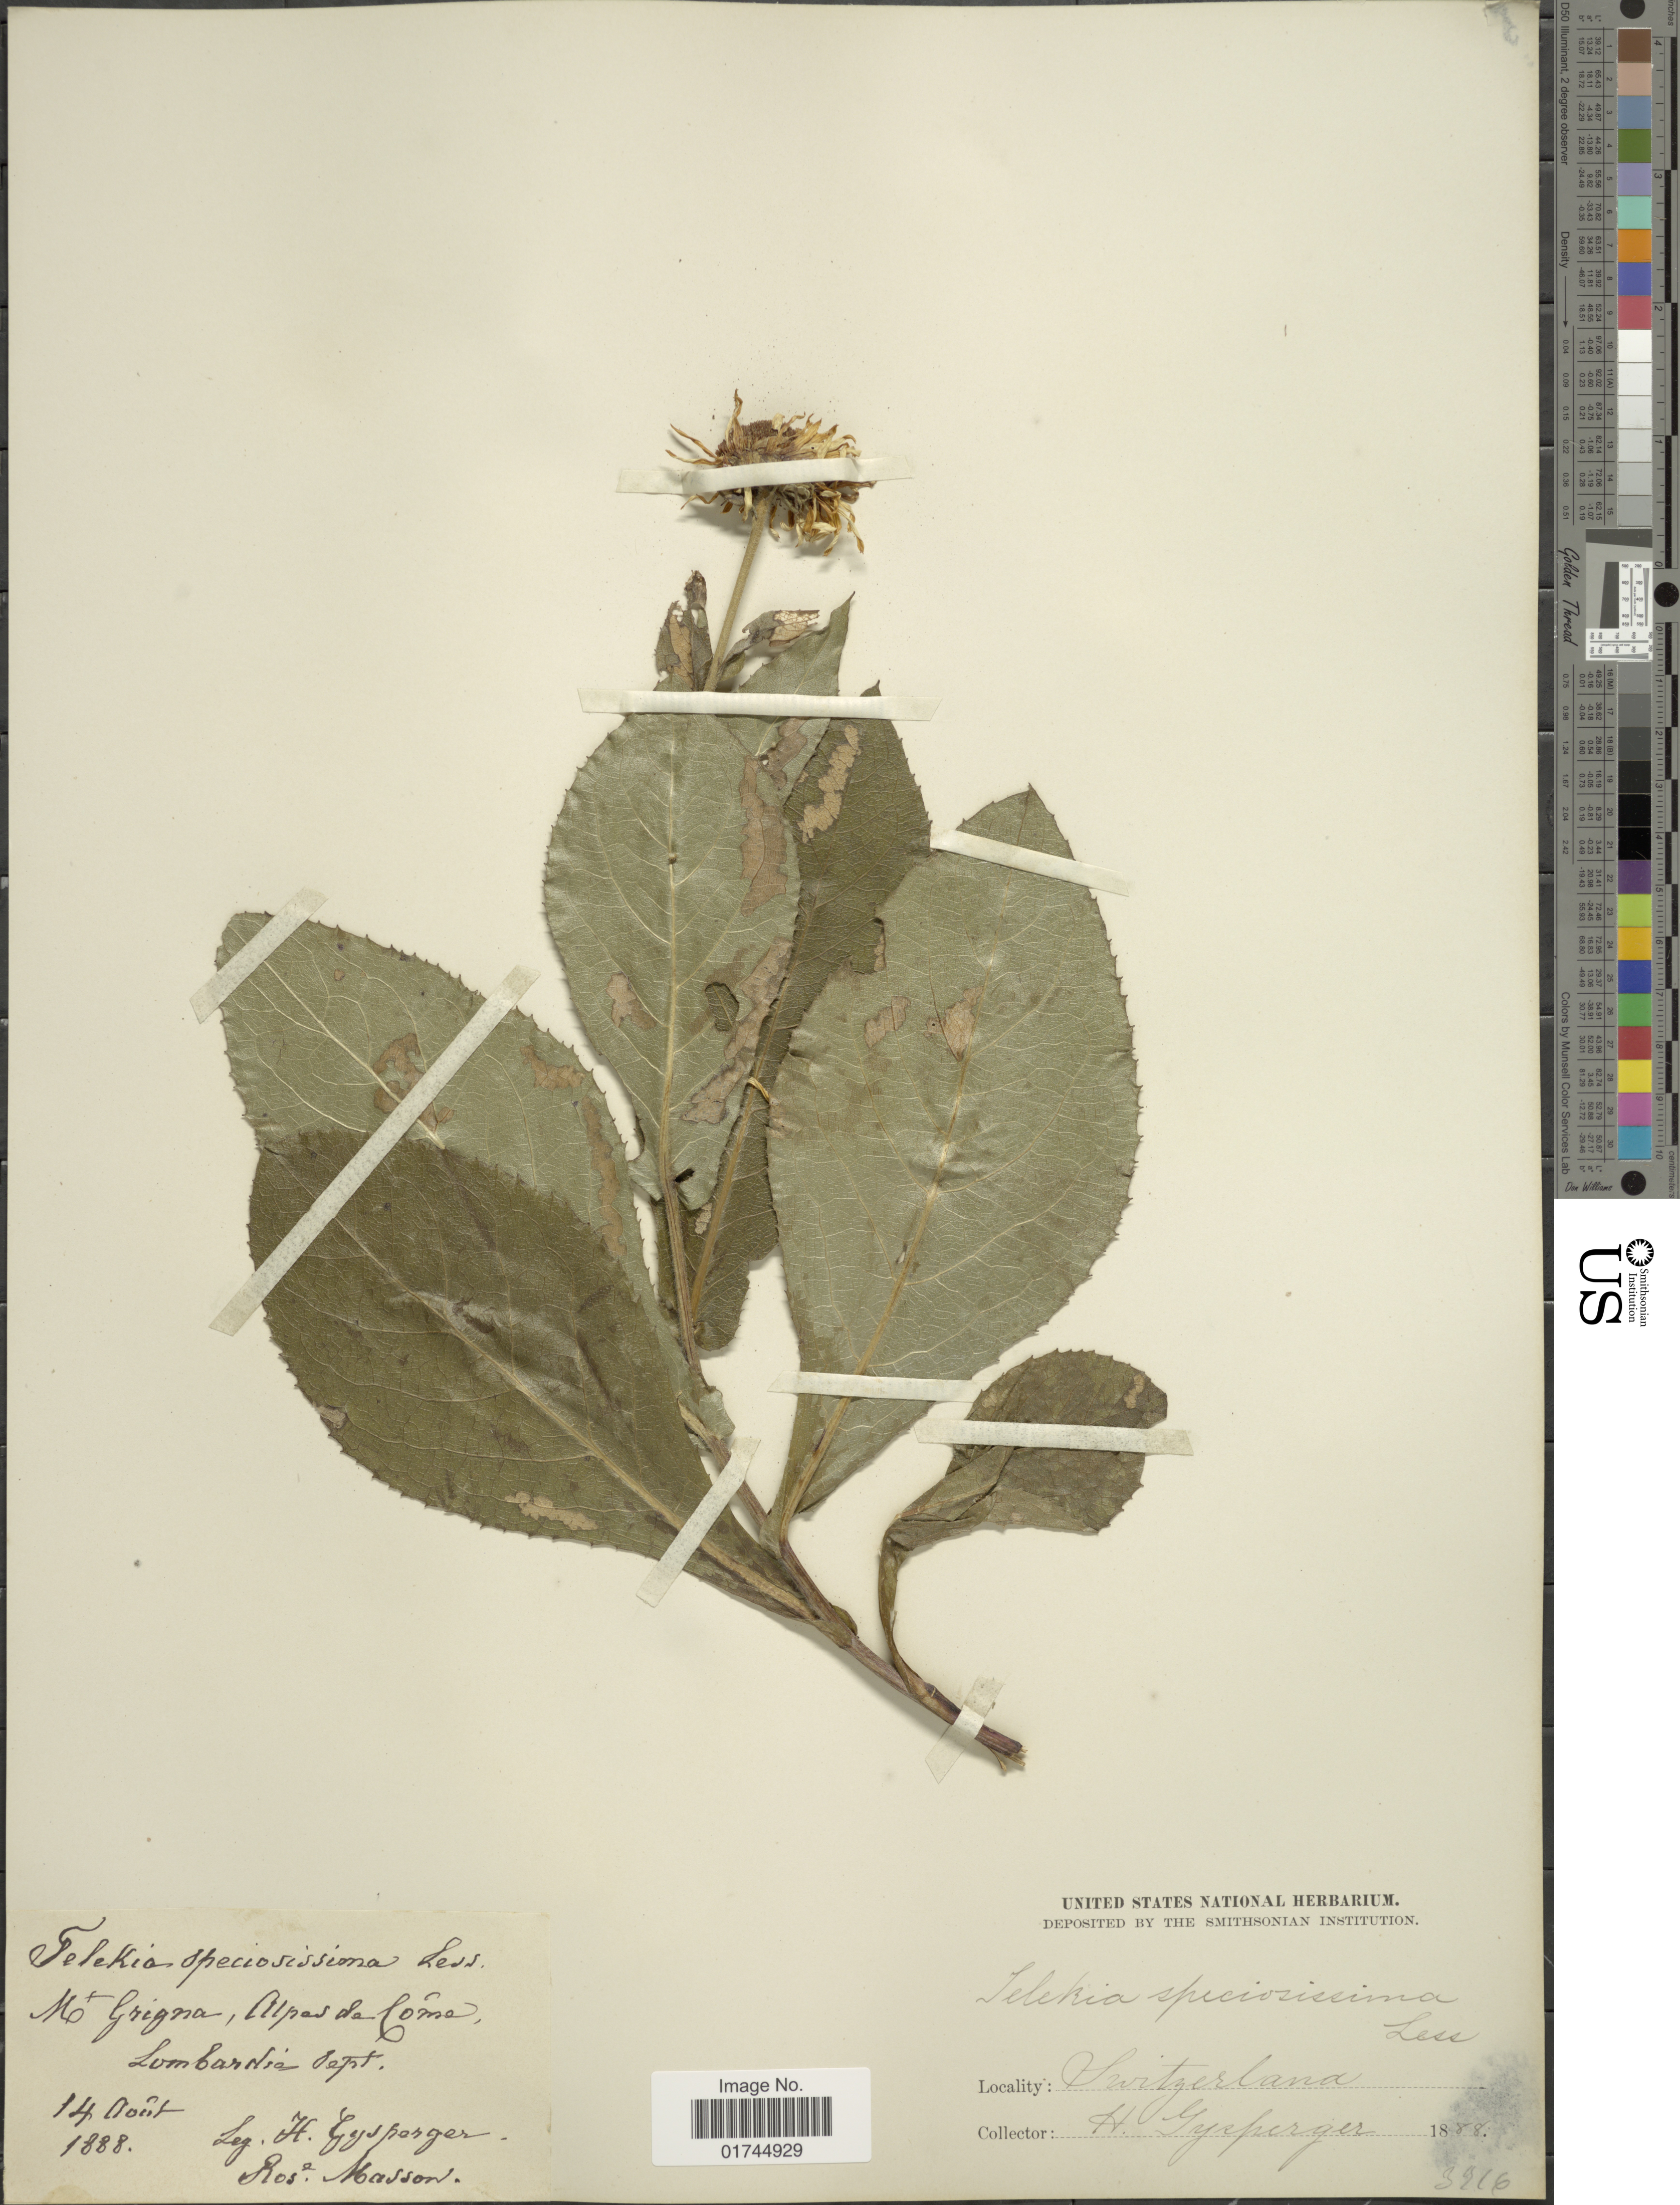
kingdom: Plantae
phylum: Tracheophyta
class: Magnoliopsida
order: Asterales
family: Asteraceae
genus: Buphthalmum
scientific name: Buphthalmum speciosissimum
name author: L.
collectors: H. Gysperger & R. Masson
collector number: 3916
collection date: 1888-08-14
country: Italy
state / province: Lombardy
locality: Mt Grigna, Alpes de Como, Lombardiaes Sept.